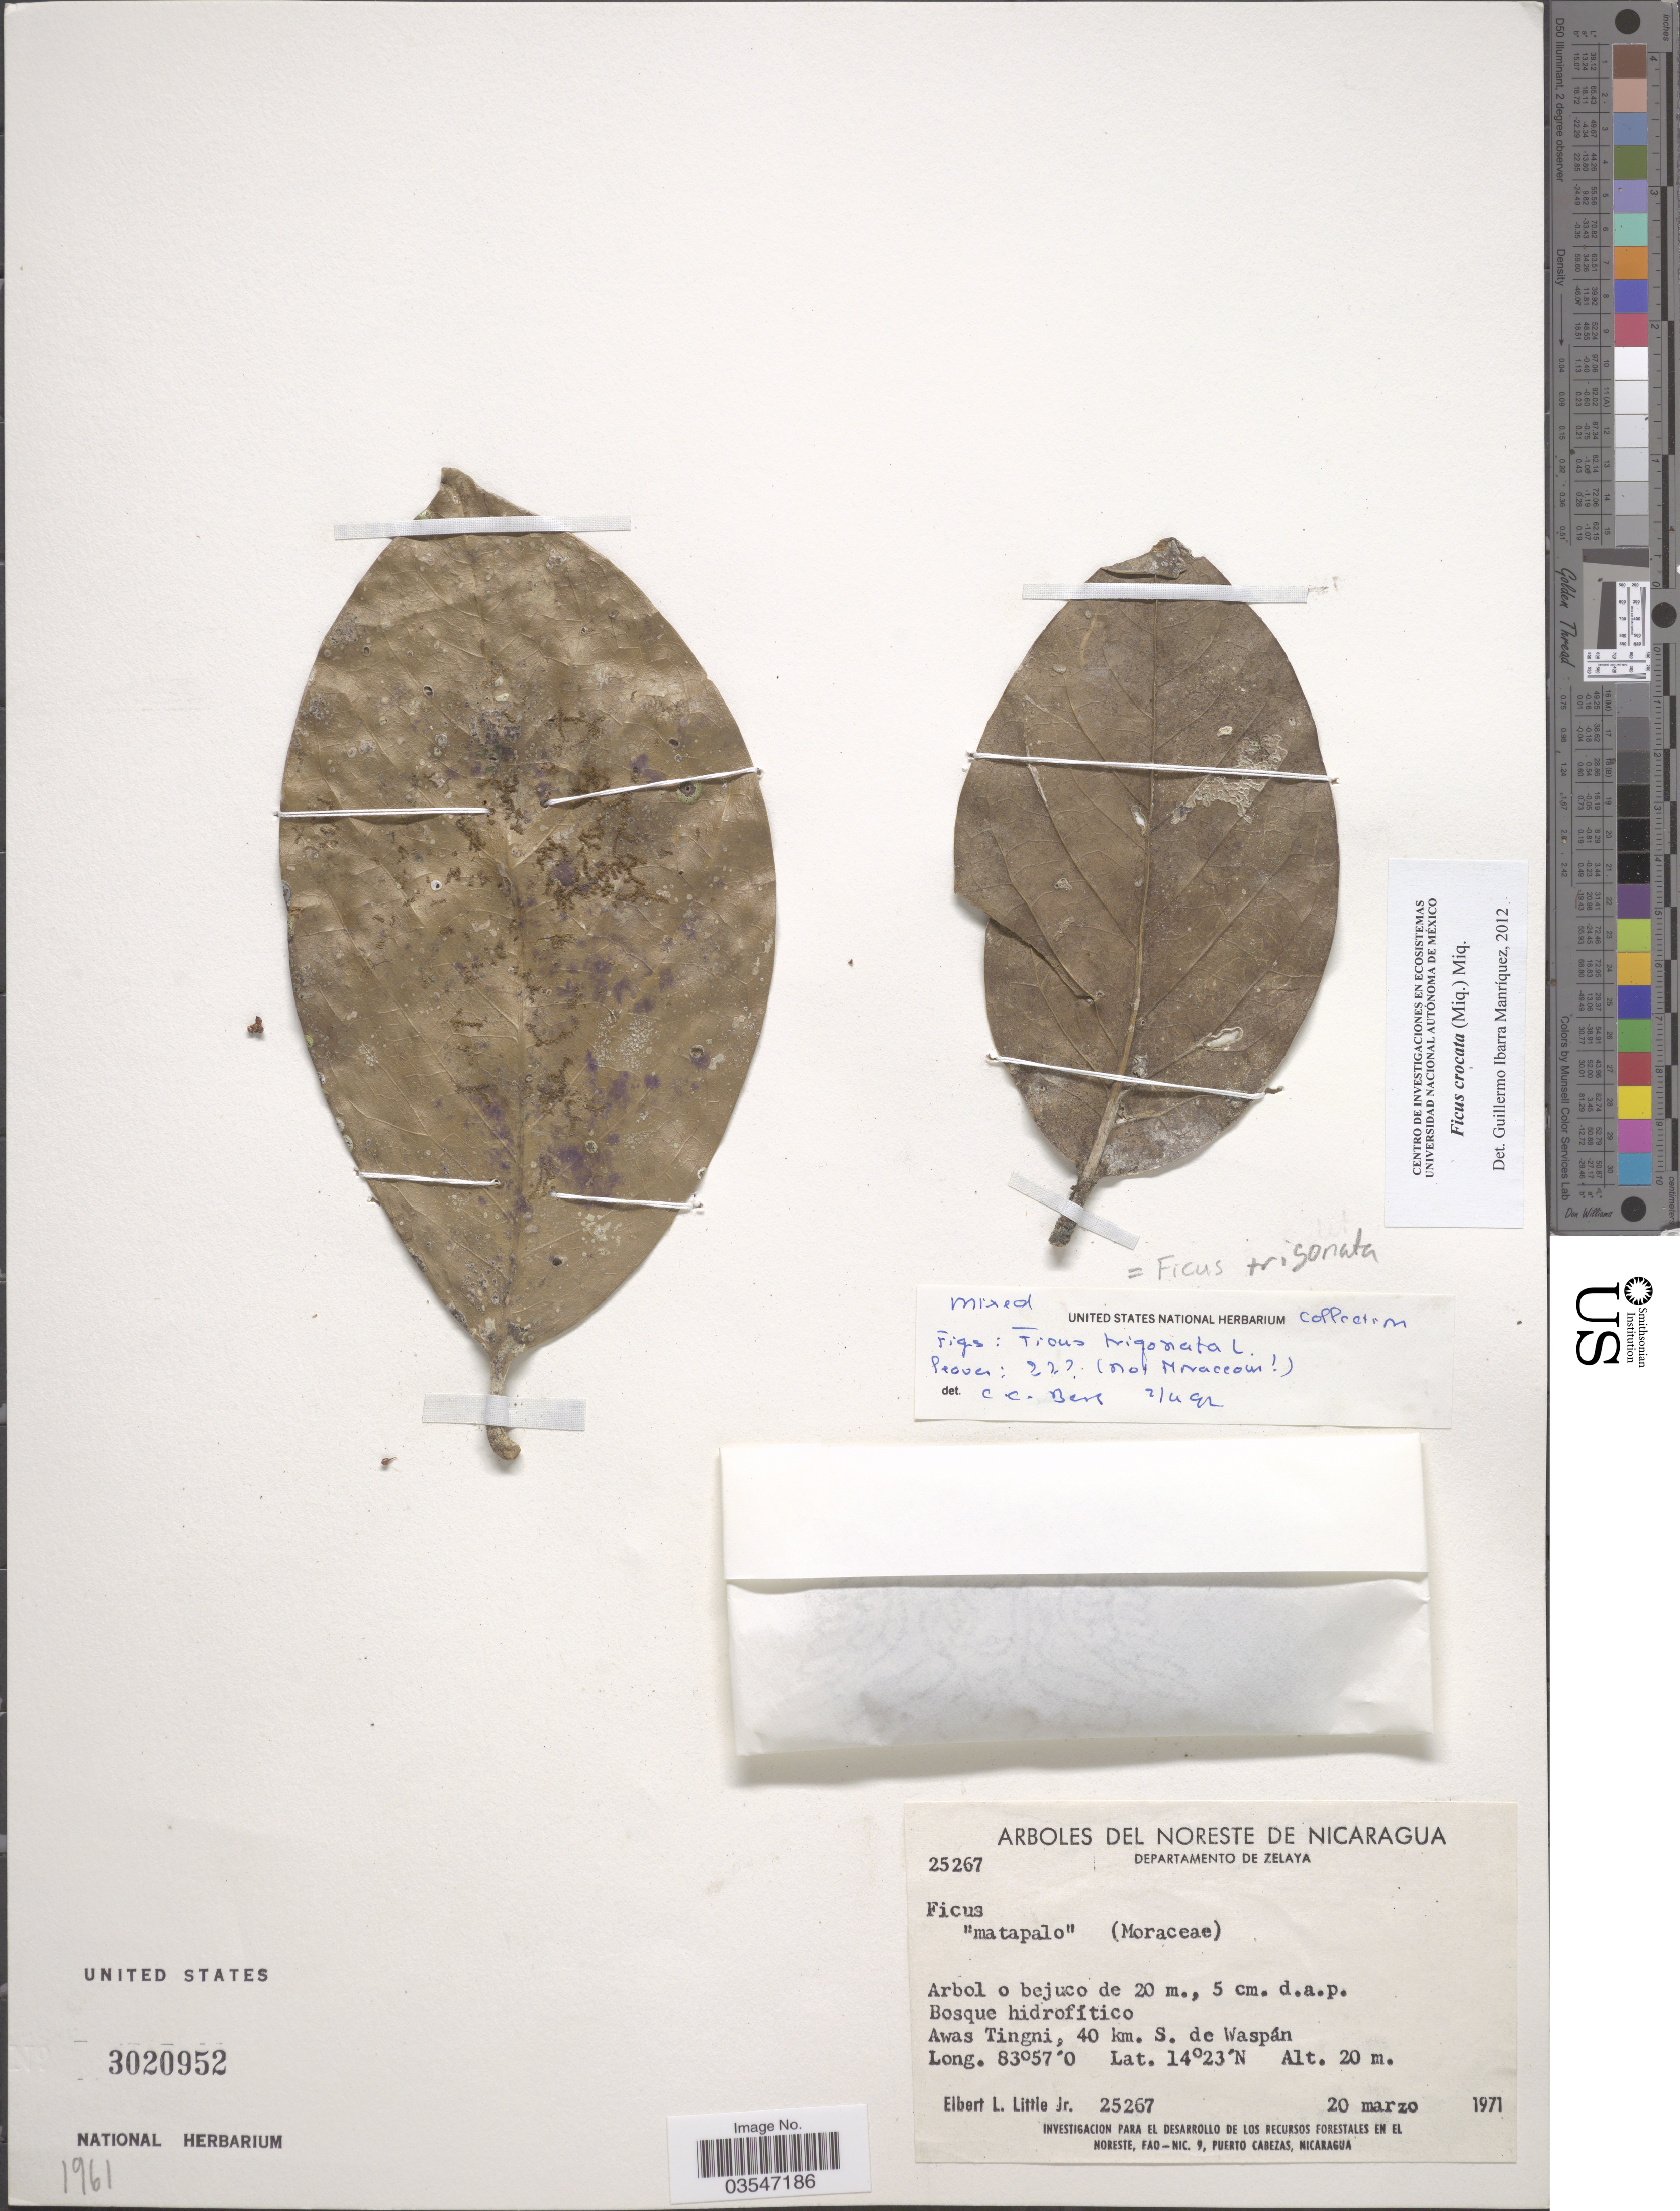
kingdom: Plantae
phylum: Tracheophyta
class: Magnoliopsida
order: Rosales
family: Moraceae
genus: Ficus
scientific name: Ficus crocata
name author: (Miq.) Miq.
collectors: E. L. Little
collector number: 25267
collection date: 1971-03-20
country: Nicaragua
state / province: Atlántico Norte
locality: Noreste de Nicaragua. Departamento de Zelaya. Awas Tingni, 40 km. S. de Waspán.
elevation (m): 20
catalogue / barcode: US 3020952